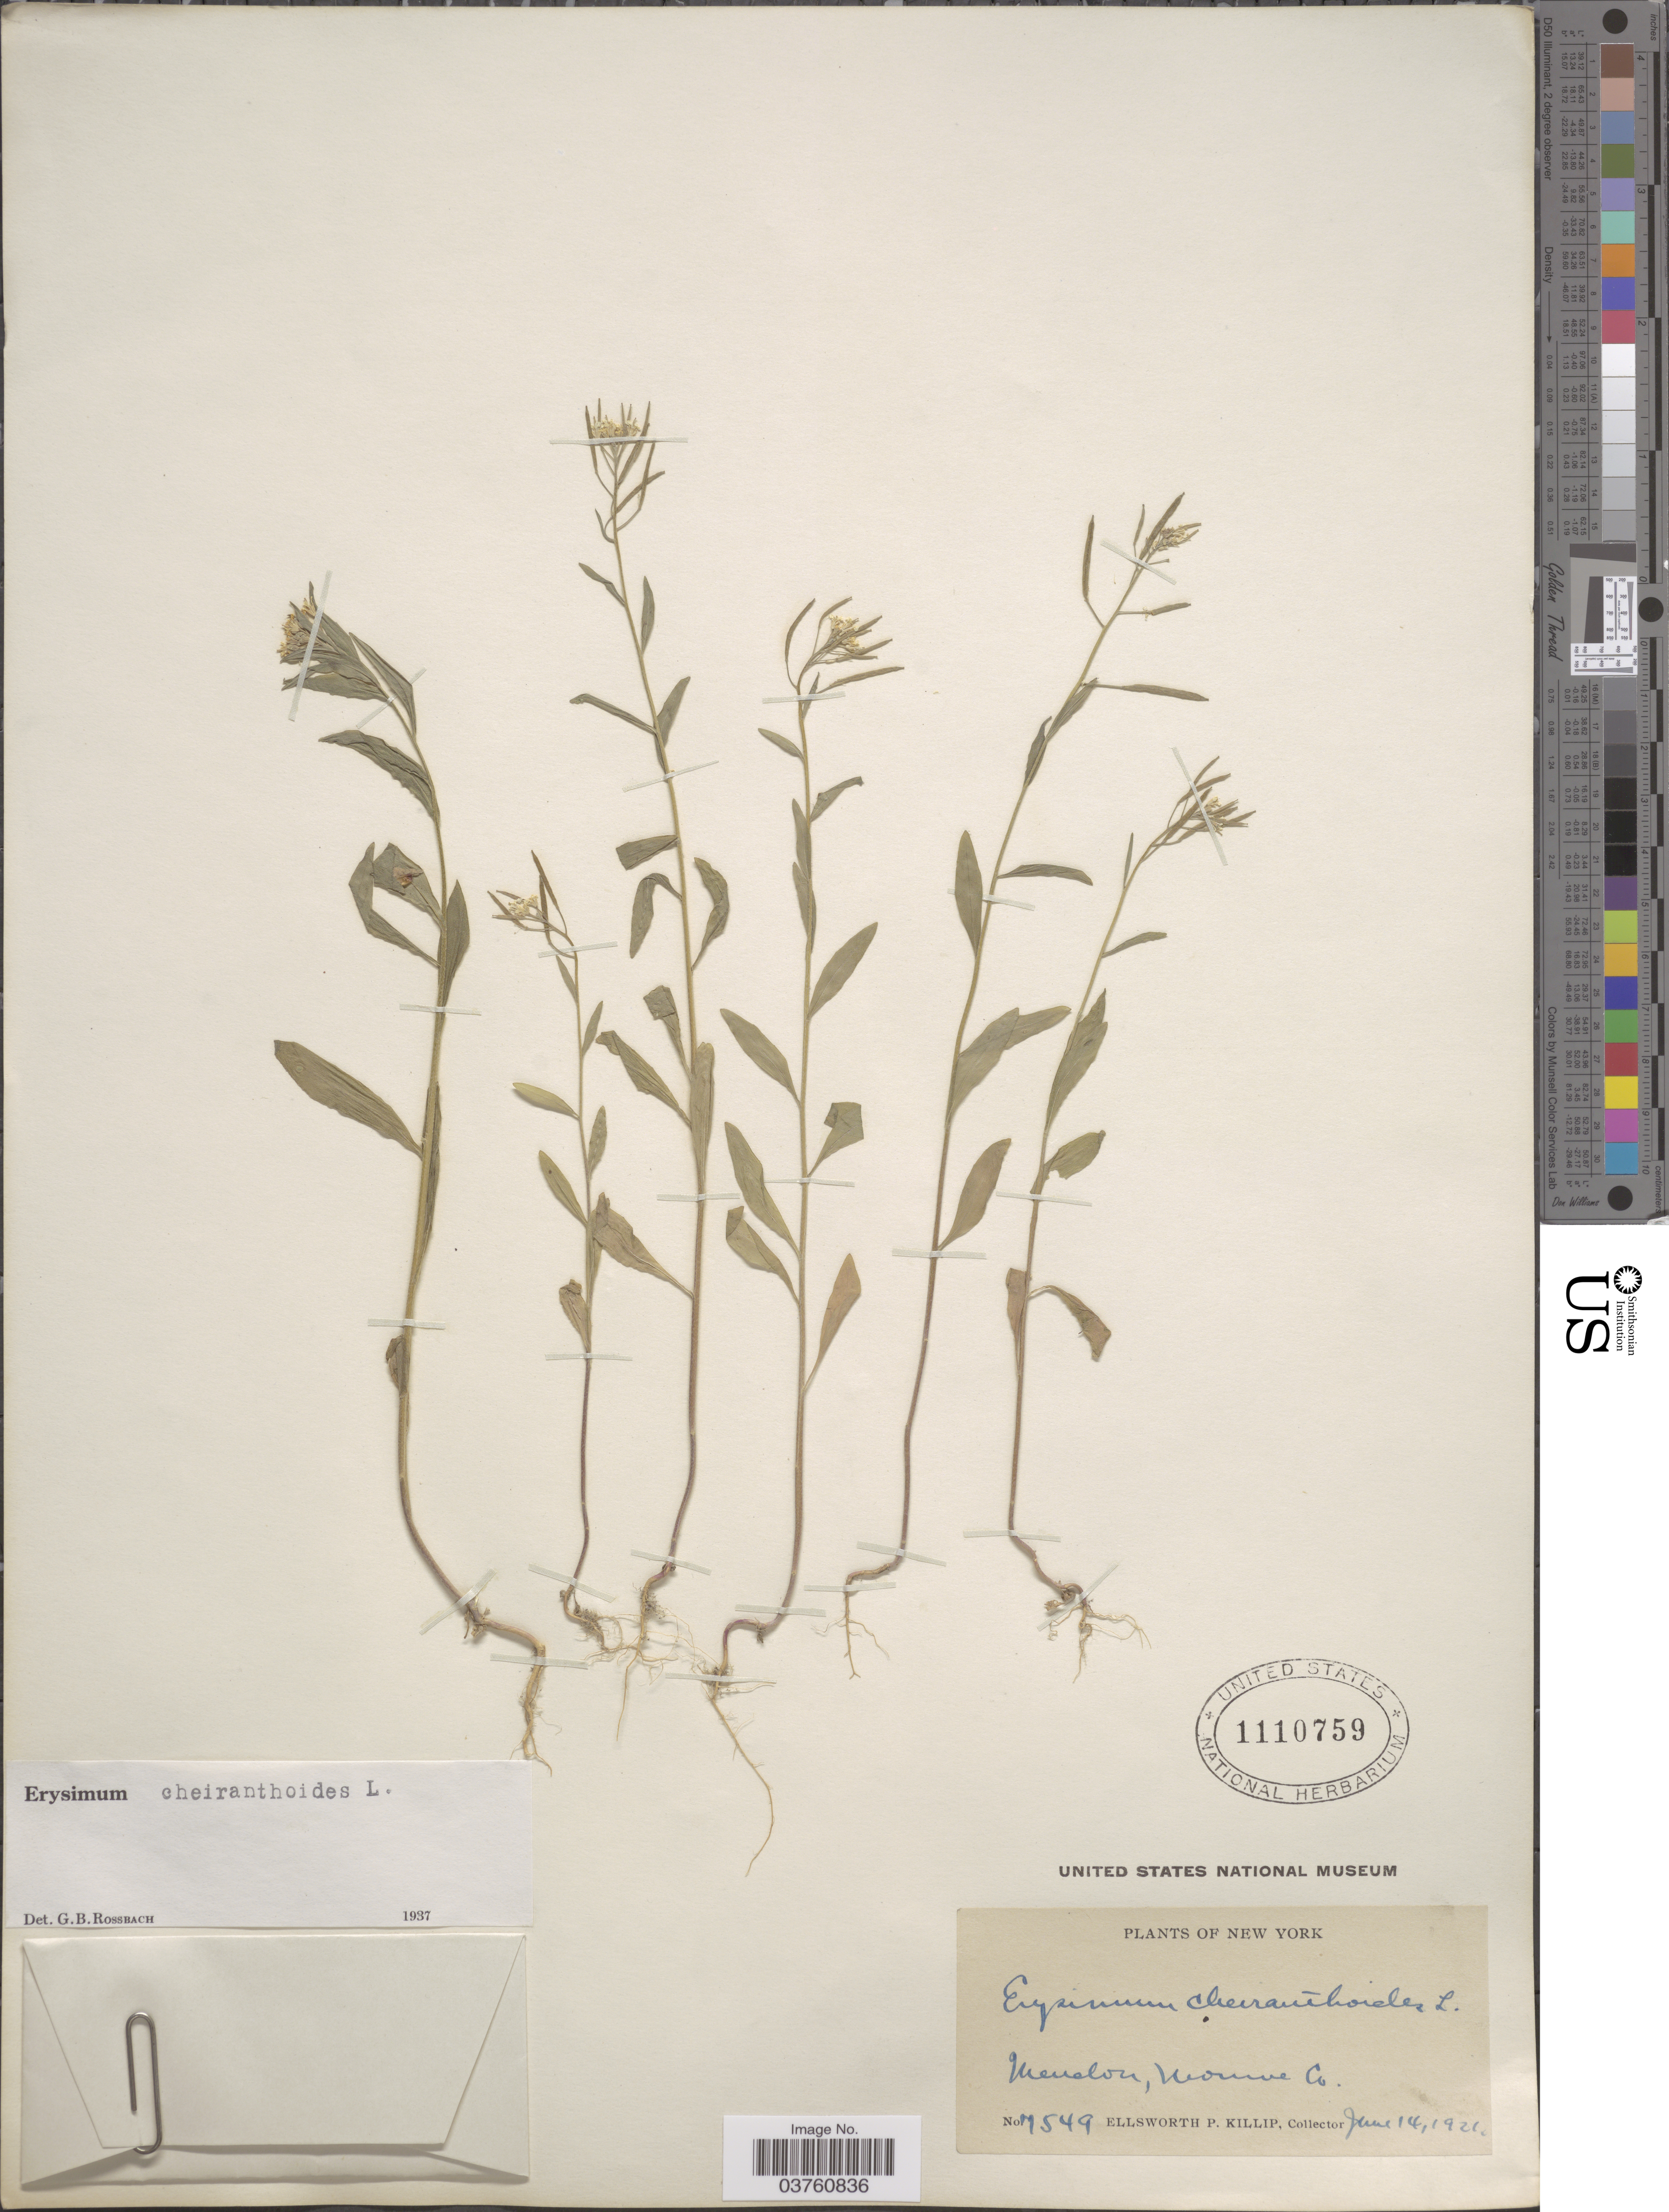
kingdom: Plantae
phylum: Tracheophyta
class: Magnoliopsida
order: Brassicales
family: Brassicaceae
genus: Erysimum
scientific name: Erysimum cheiranthoides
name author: L.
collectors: E. P. Killip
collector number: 7549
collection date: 1921-06-14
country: United States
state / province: New York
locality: Mendon, Monroe Co.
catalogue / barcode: US 1110759